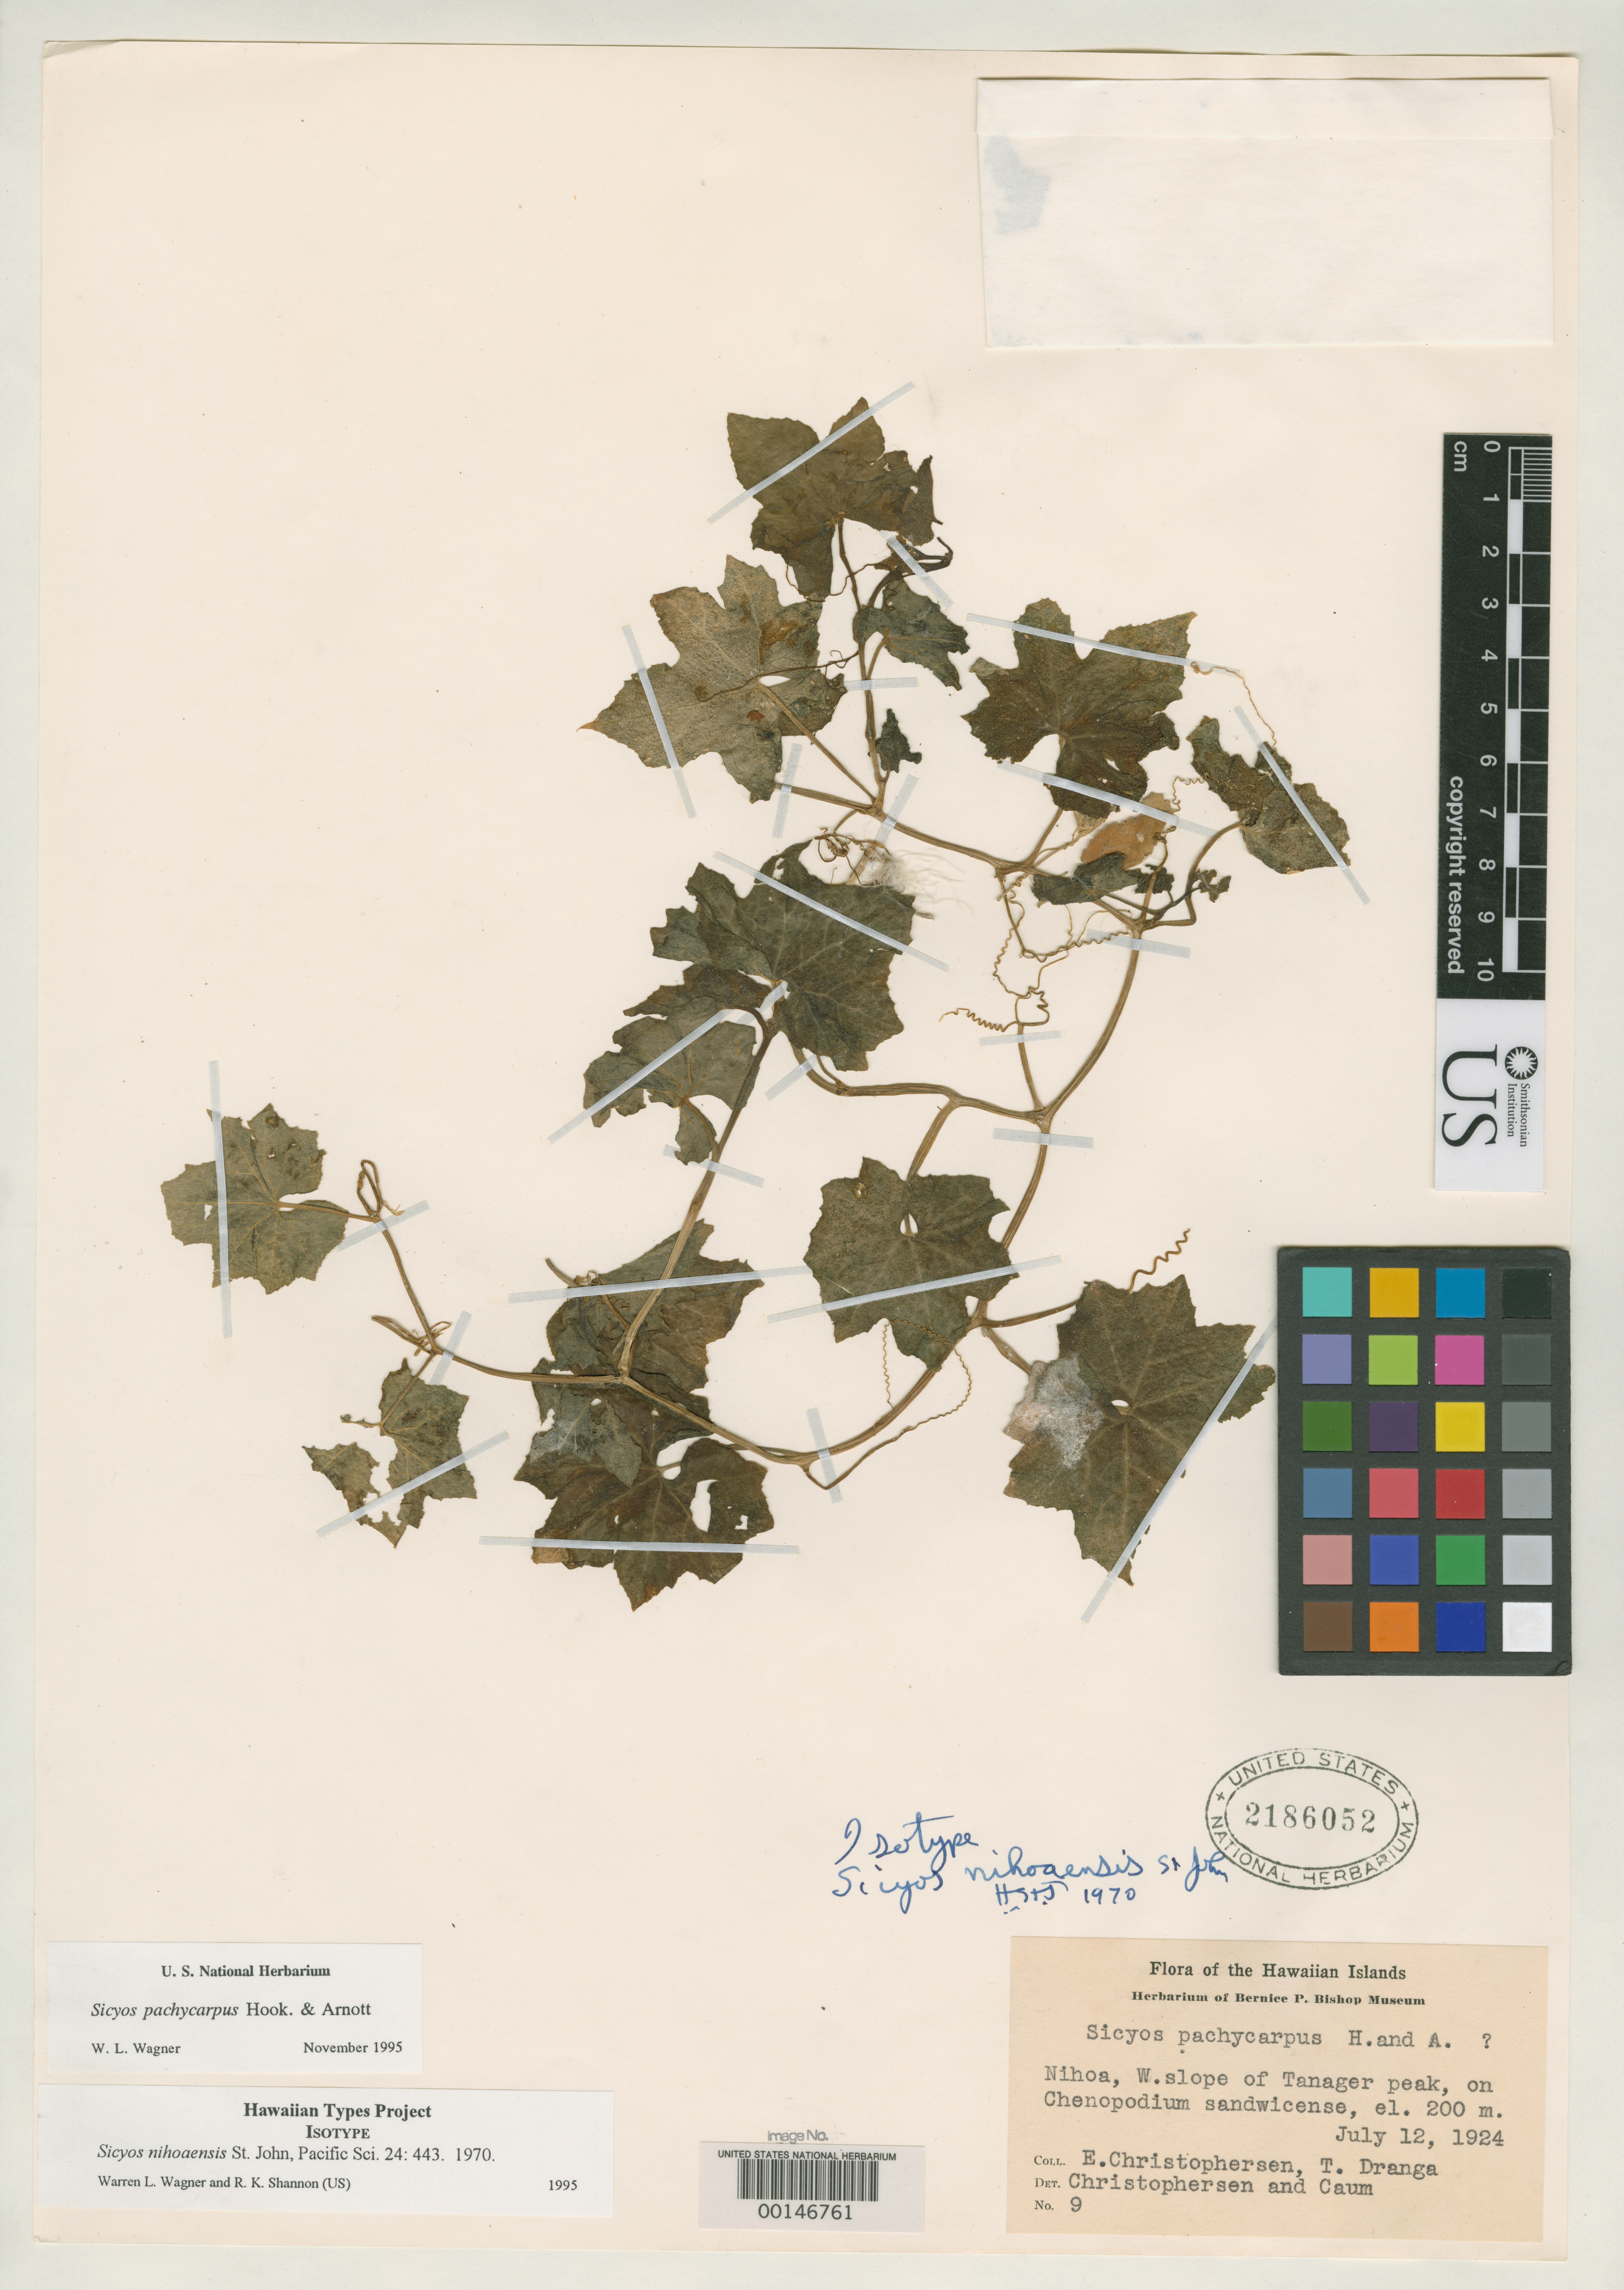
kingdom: Plantae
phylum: Tracheophyta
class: Magnoliopsida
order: Cucurbitales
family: Cucurbitaceae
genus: Sicyos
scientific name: Sicyos nihoaensis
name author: H. St. John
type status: Isotype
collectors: E. Christophersen & T. Dranga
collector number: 9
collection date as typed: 12 Jul 1924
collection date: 1924-07-12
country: United States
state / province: Hawaii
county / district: Honolulu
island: Oahu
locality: Nihoa, west slope of Tanager Peak.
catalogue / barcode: US 2186052